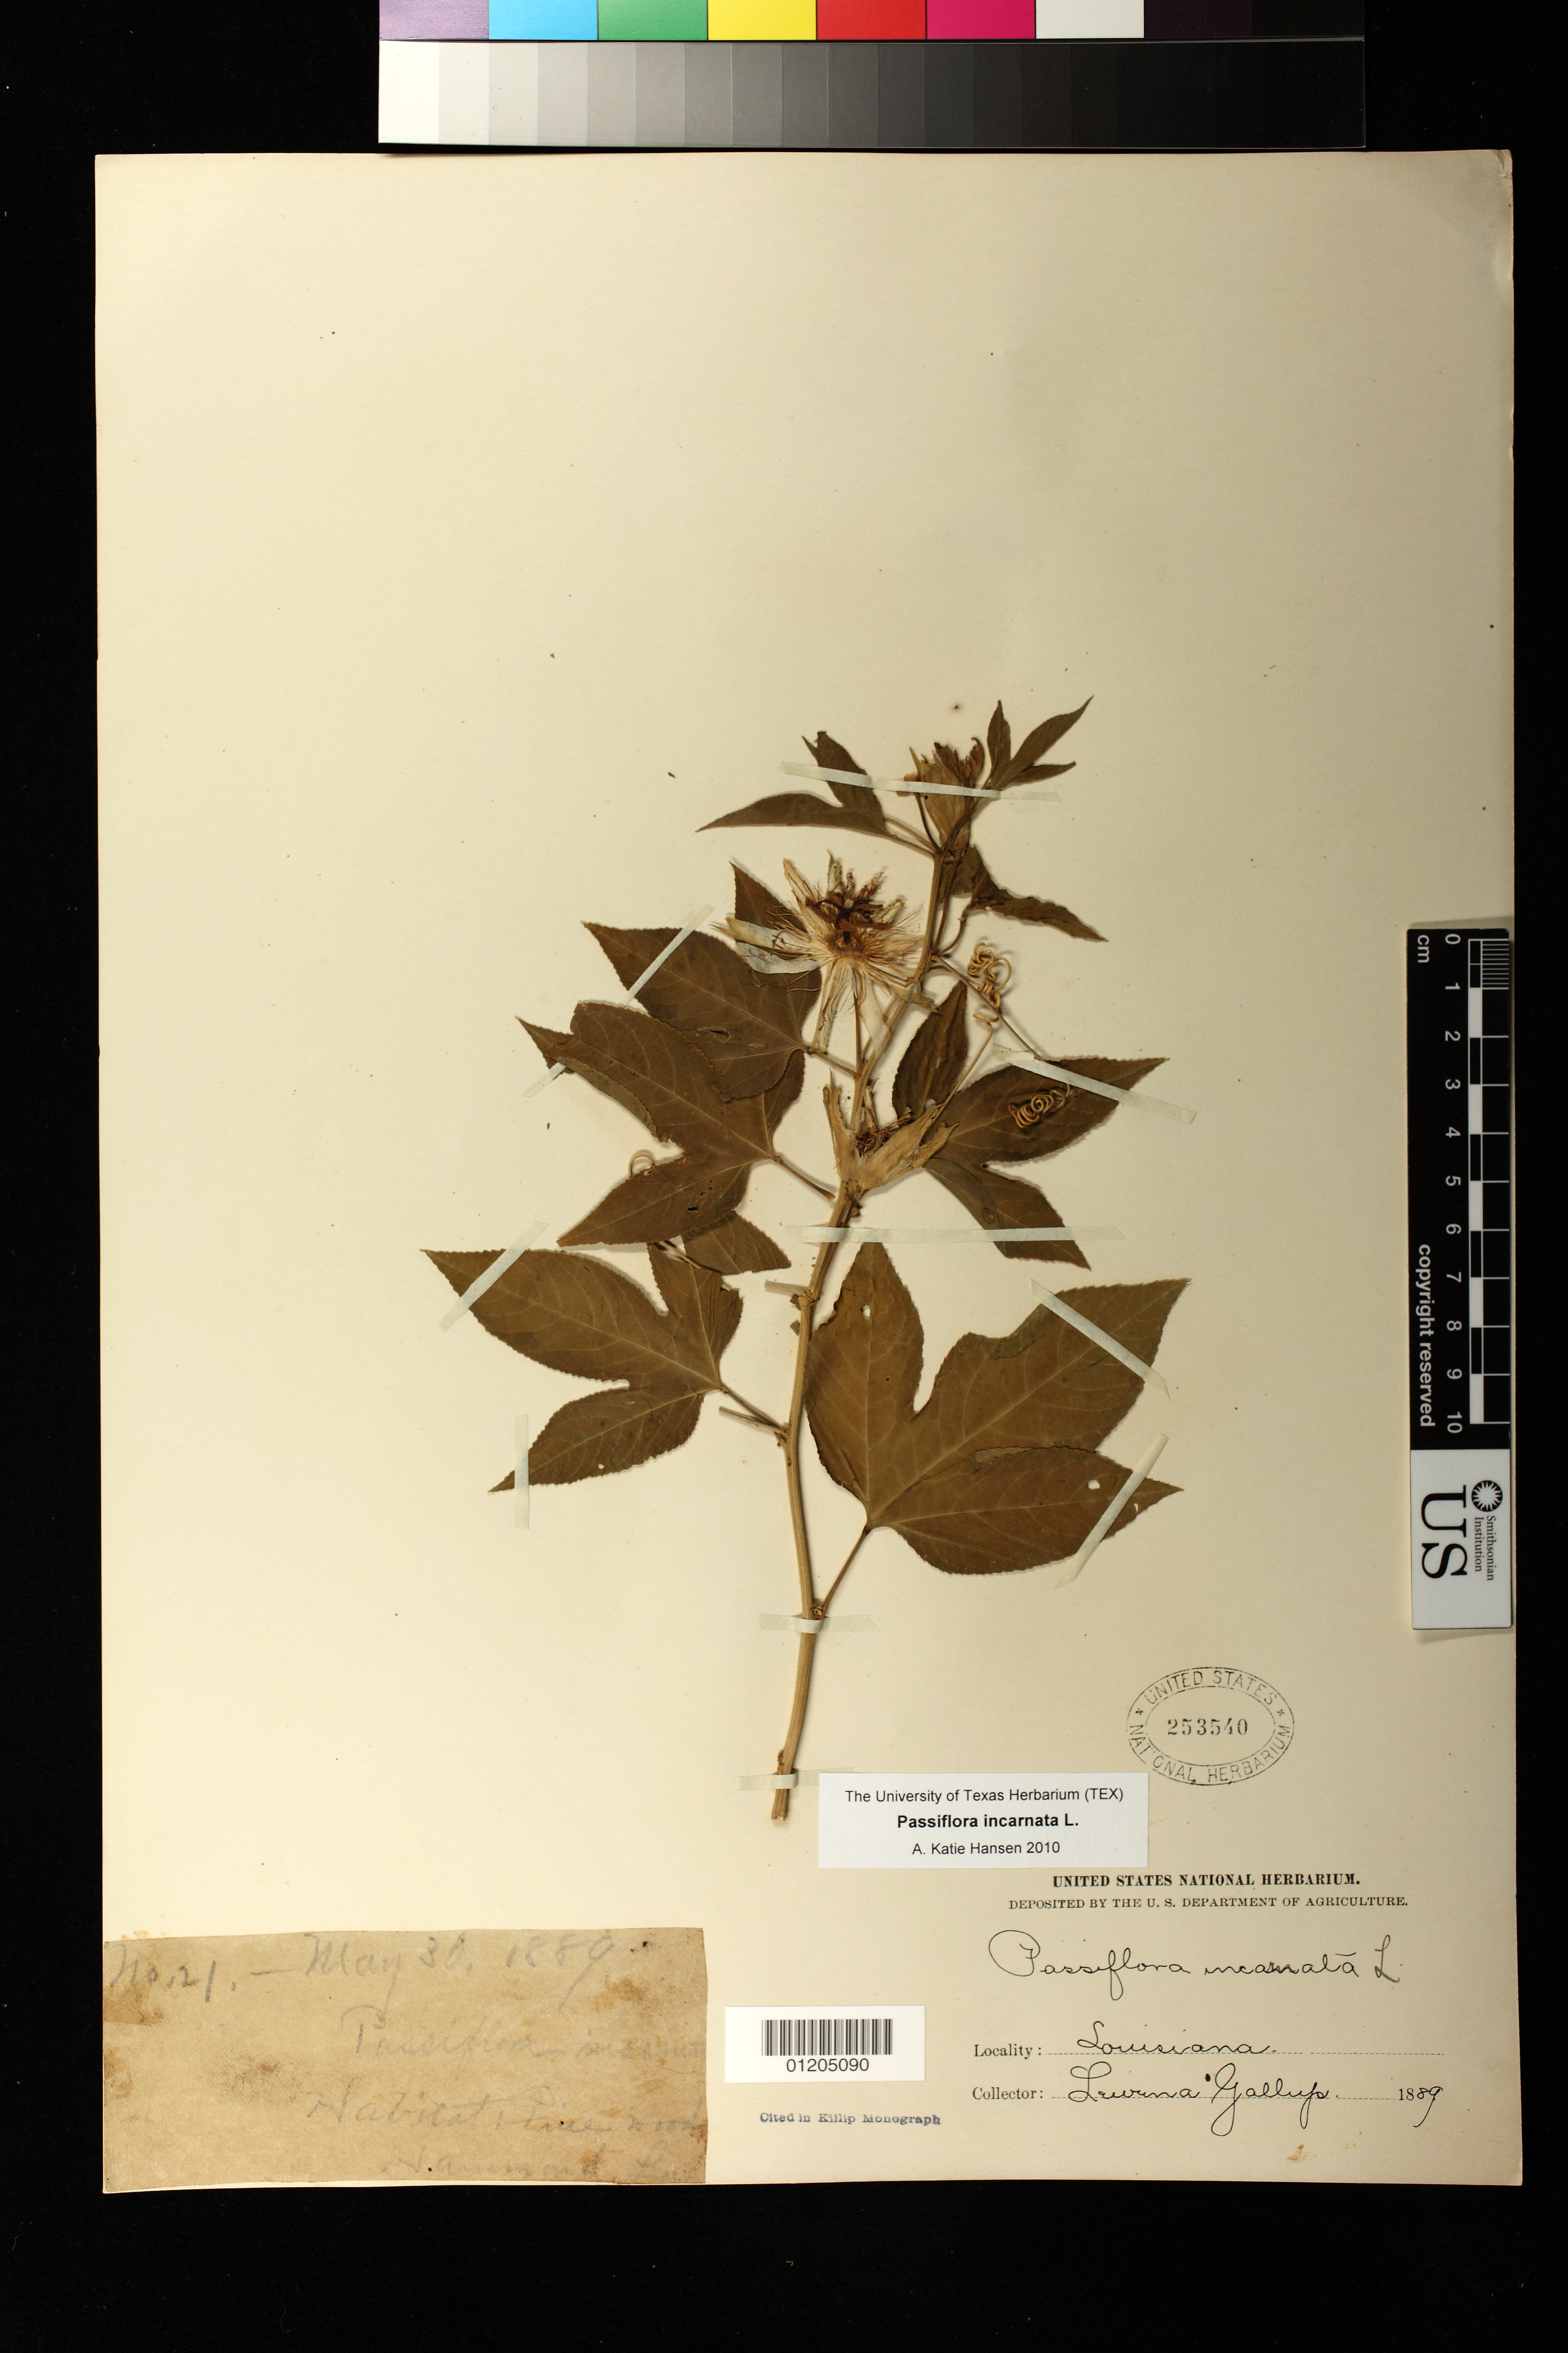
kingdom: Plantae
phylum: Tracheophyta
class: Magnoliopsida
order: Malpighiales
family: Passifloraceae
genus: Passiflora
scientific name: Passiflora incarnata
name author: L.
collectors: L. Gallup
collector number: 21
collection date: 1889-05-30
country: United States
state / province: Louisiana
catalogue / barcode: US 253540